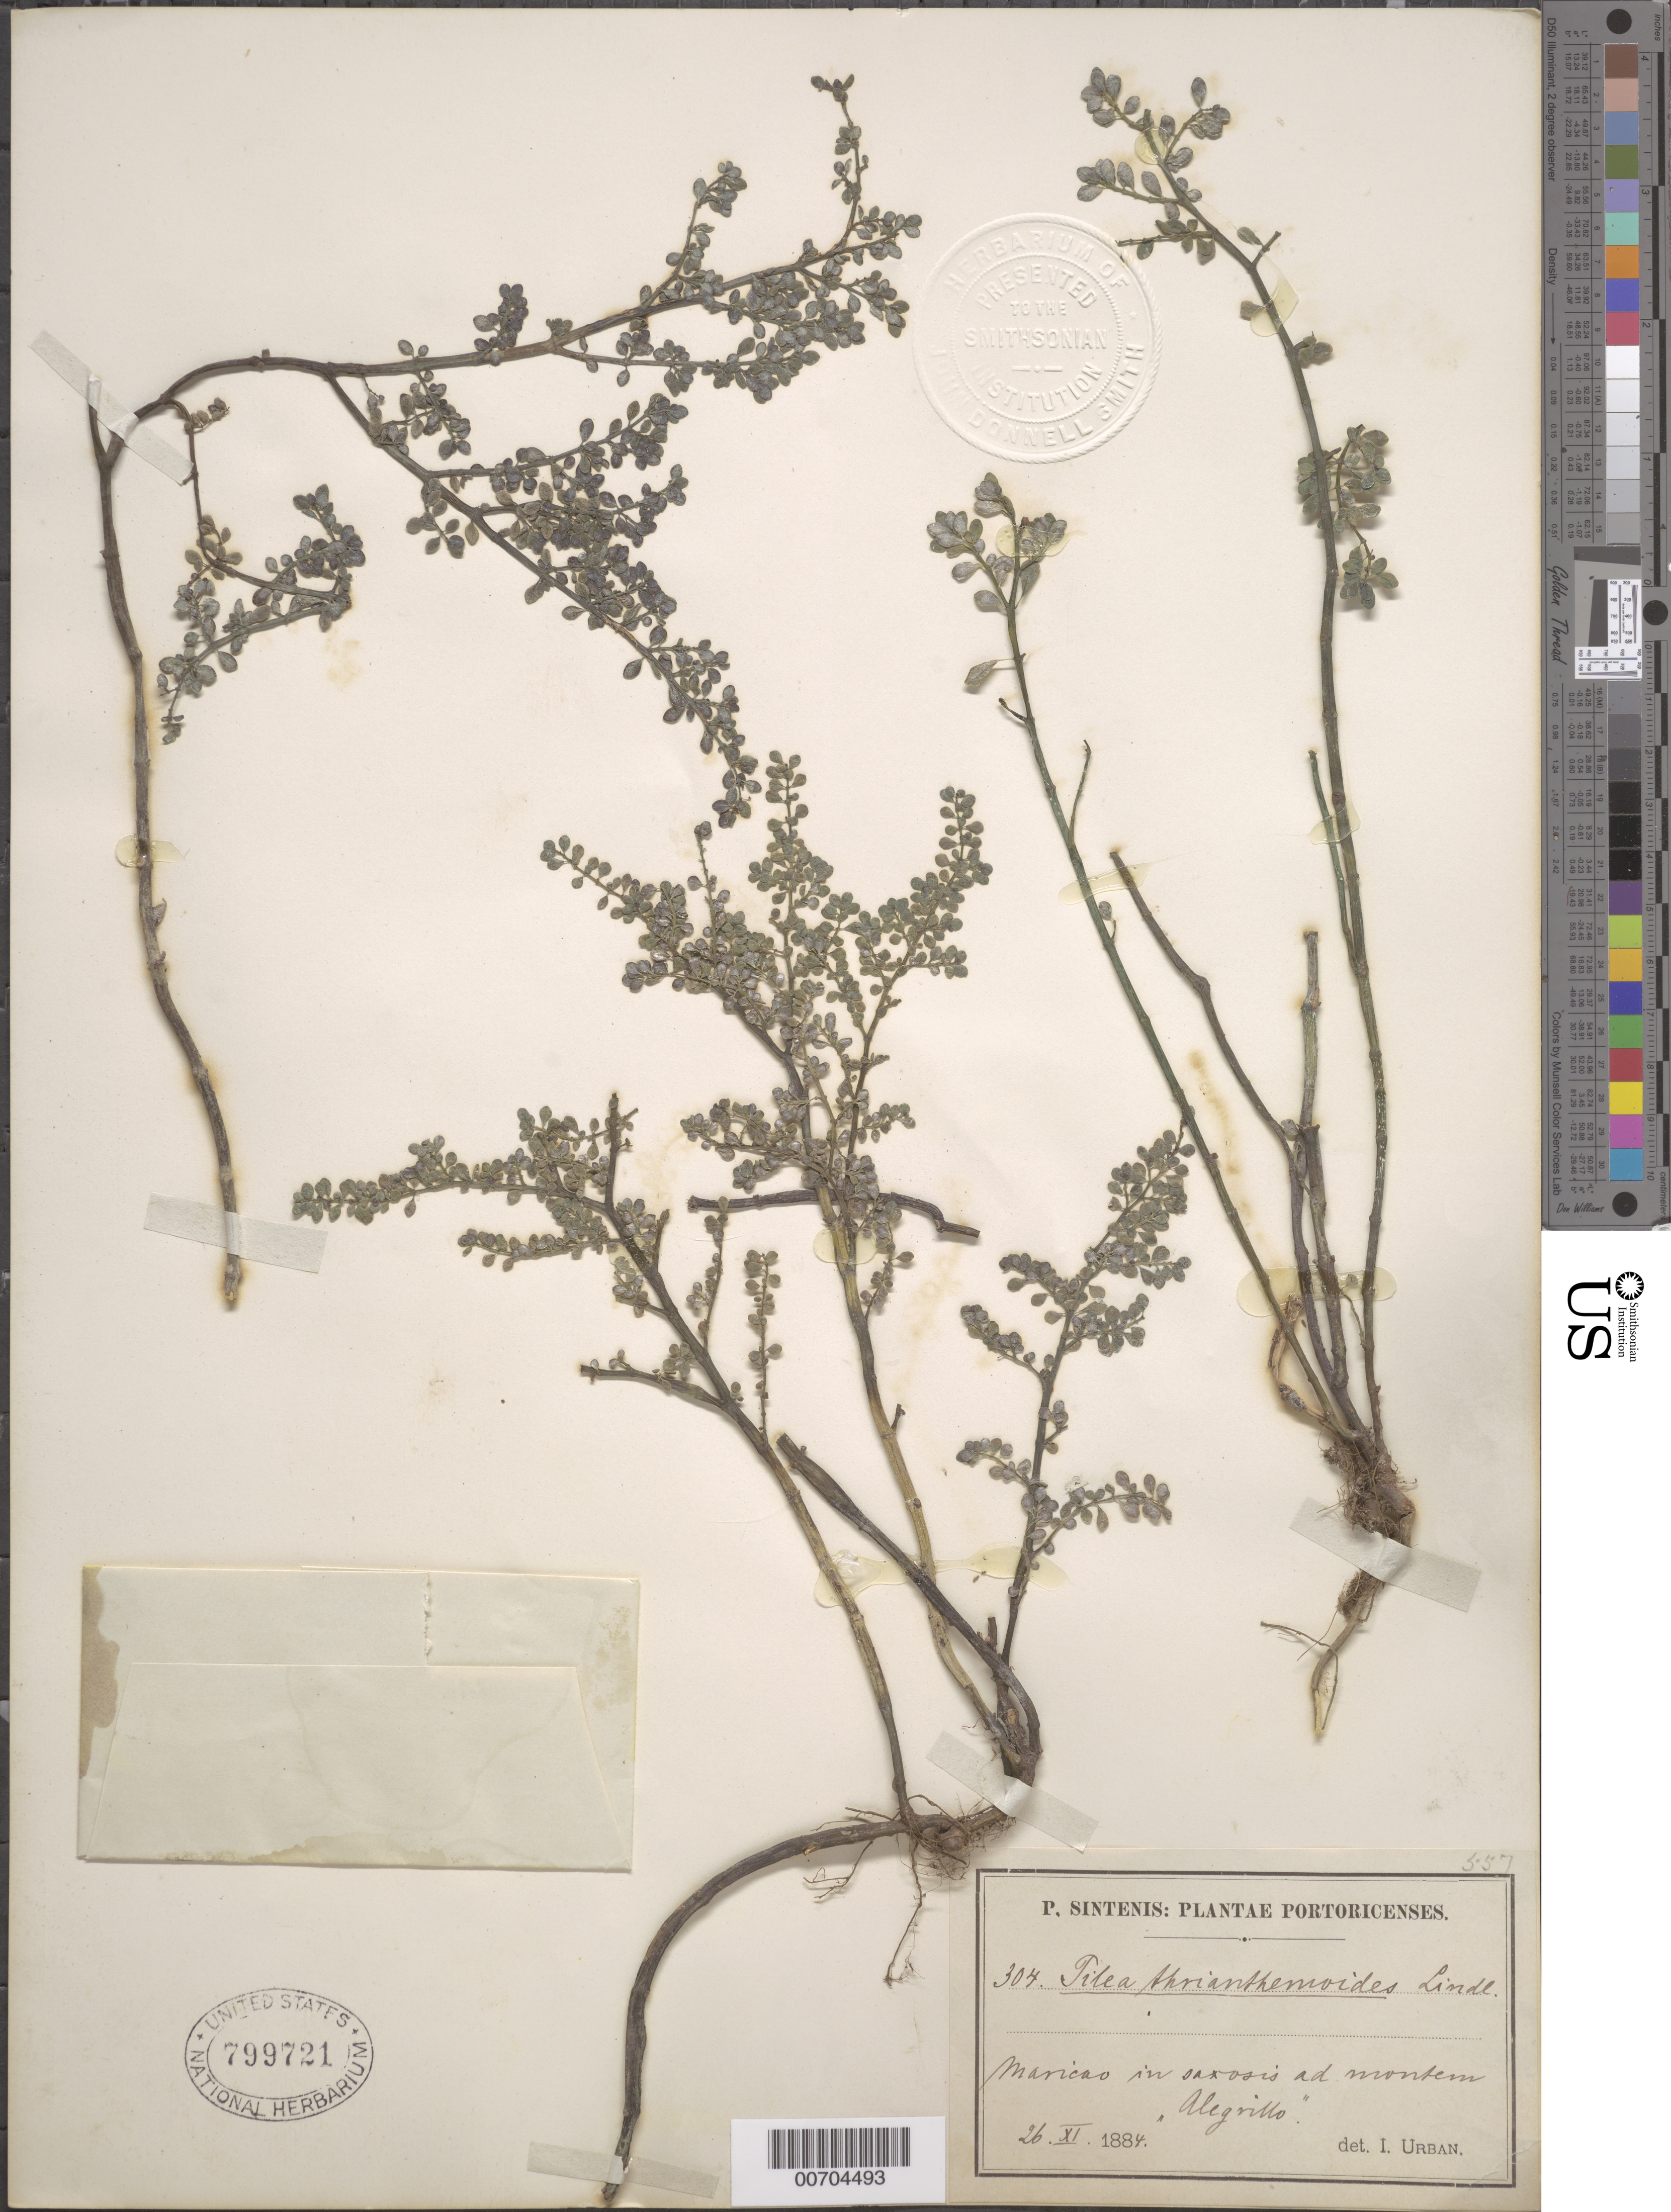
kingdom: Plantae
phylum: Tracheophyta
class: Magnoliopsida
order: Rosales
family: Urticaceae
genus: Pilea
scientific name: Pilea trianthemoides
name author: (Sw.) Lindl.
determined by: Urban, Ignatz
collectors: P. Sintenis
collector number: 304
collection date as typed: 26 Nov 1884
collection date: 1884-11-26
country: Puerto Rico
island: Greater Antilles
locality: Maricao in saxosis ad monte Alegrillo.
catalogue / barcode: US 799721